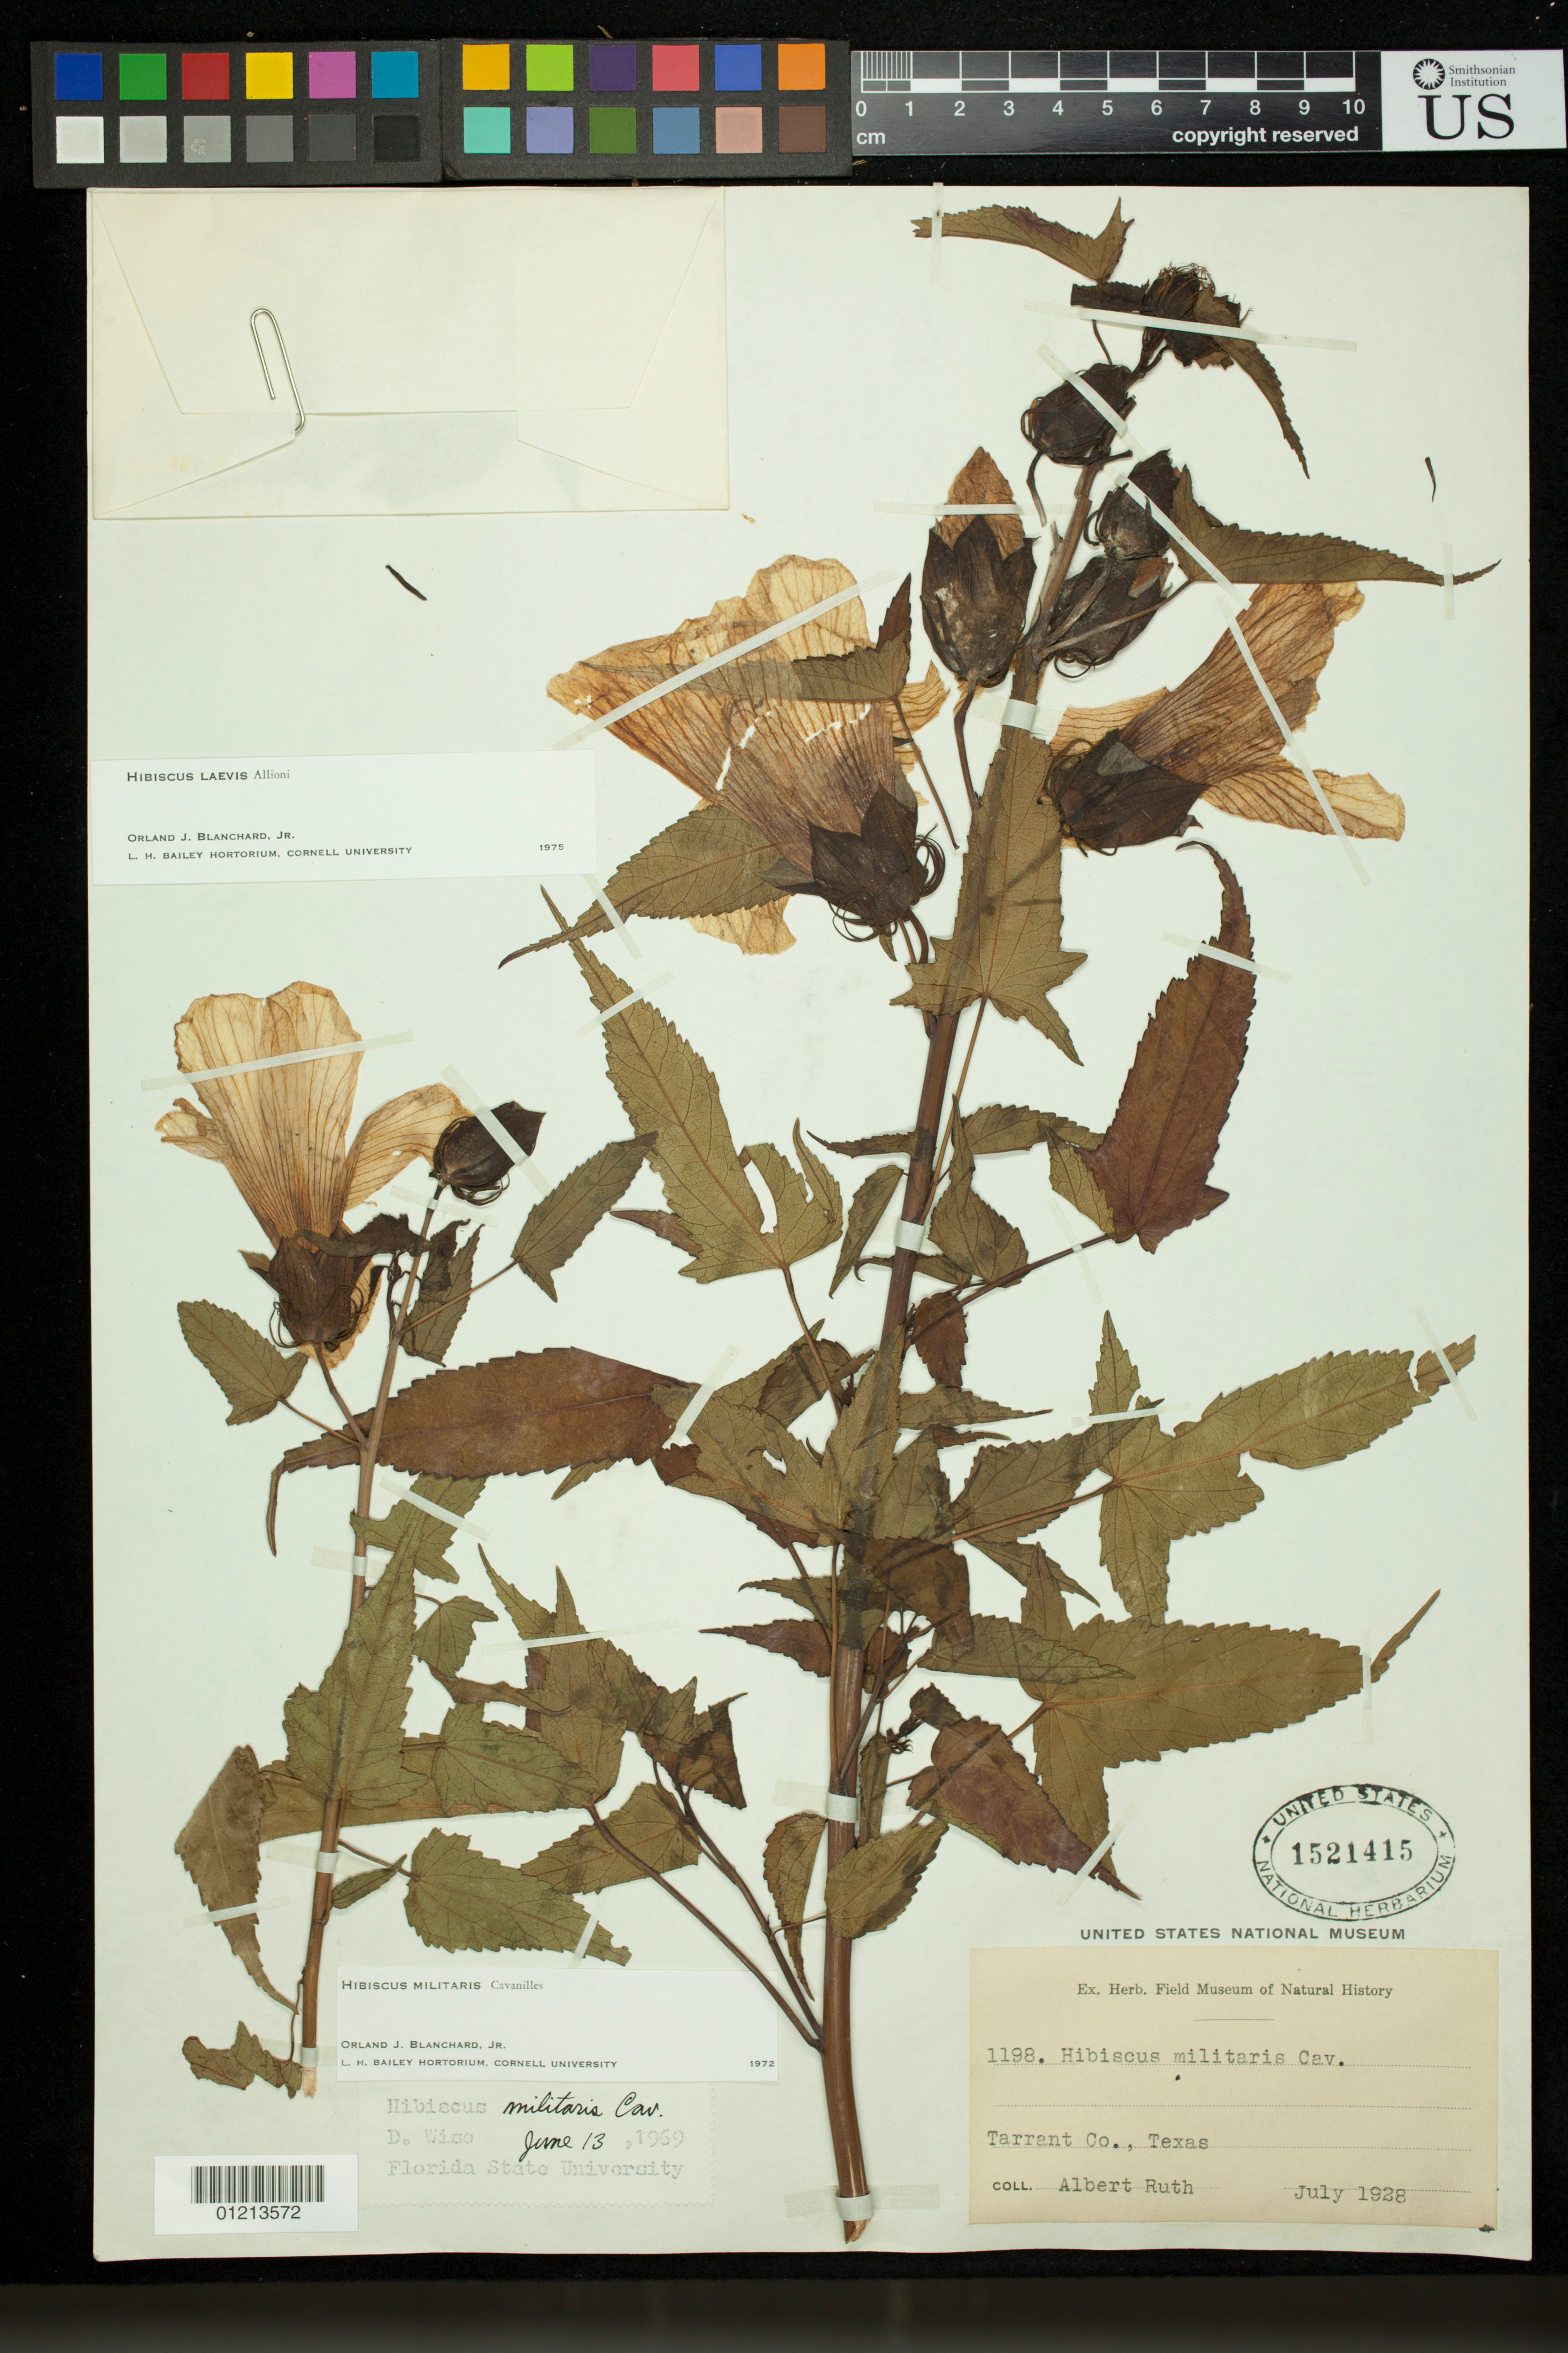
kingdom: Plantae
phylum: Tracheophyta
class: Magnoliopsida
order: Malvales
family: Malvaceae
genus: Hibiscus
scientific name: Hibiscus laevis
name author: All.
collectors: A. Ruth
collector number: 1198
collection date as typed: Jul 1928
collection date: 1928-07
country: United States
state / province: Texas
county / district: Tarrant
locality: Tarrant Co., Texas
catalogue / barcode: US 1521415